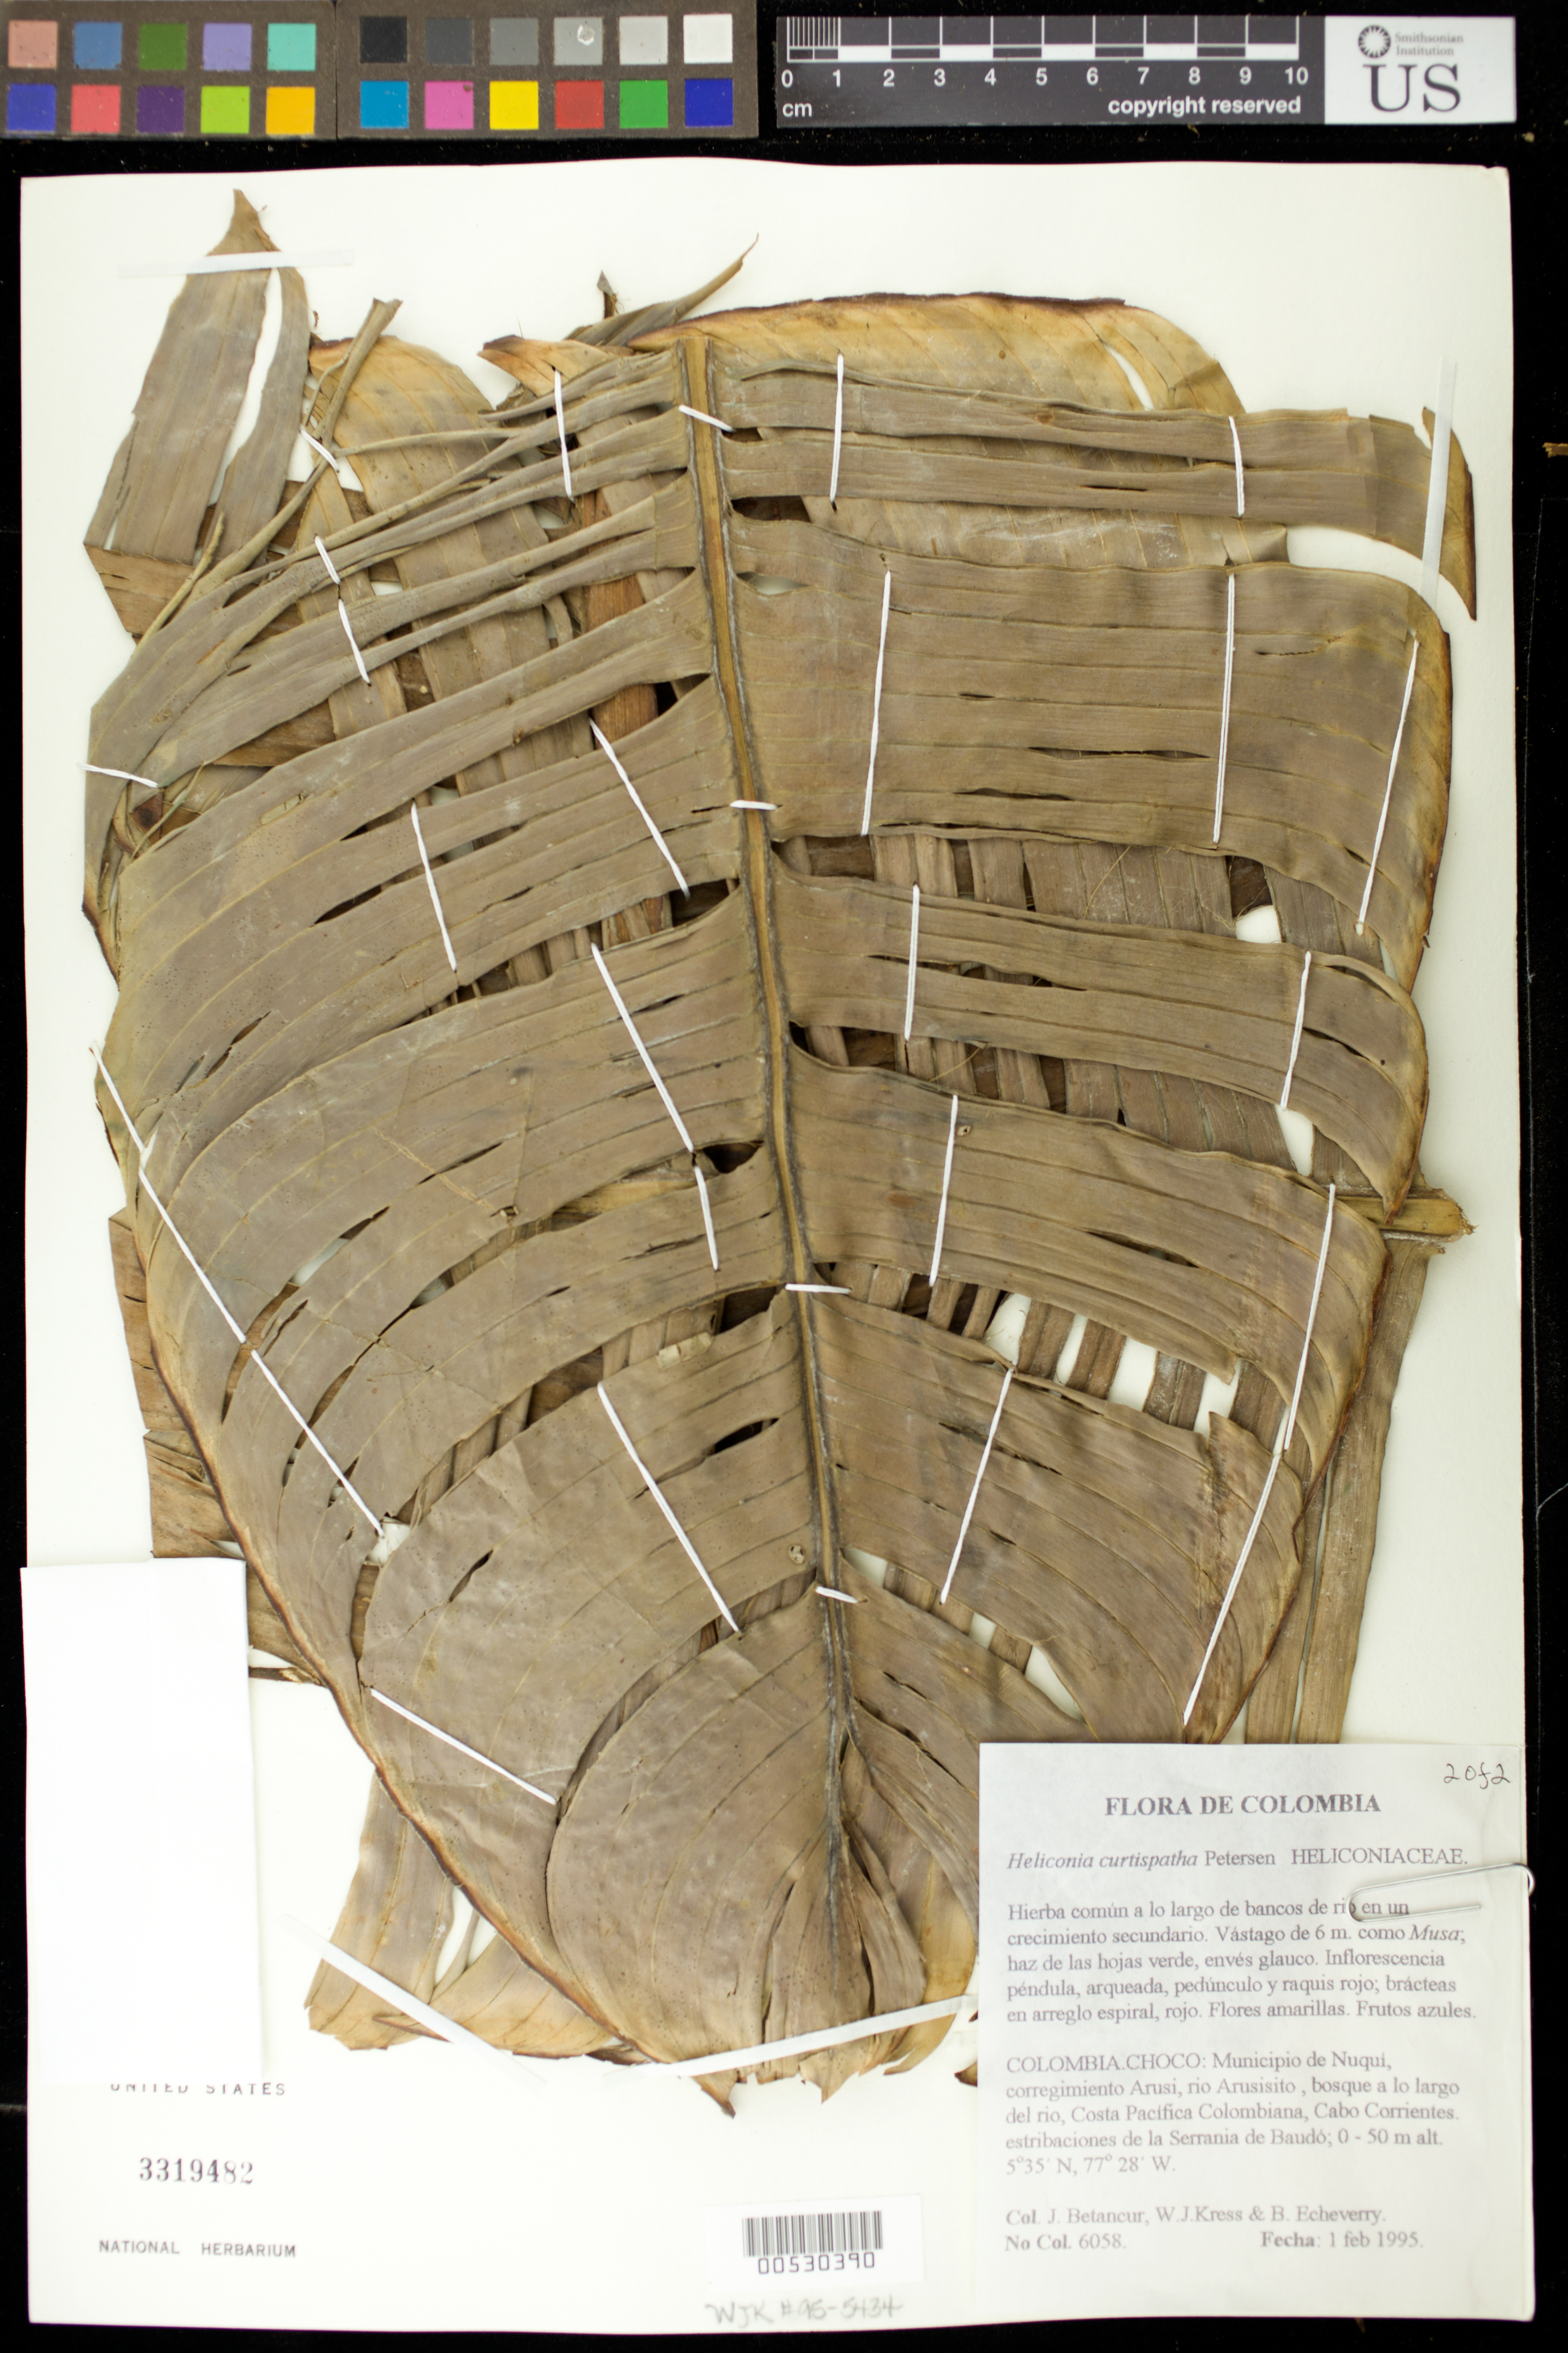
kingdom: Plantae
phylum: Tracheophyta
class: Liliopsida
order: Zingiberales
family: Heliconiaceae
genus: Heliconia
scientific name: Heliconia curtispatha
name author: Petersen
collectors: J. C. Betancur, W. J. Kress & B. Echeverry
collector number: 6058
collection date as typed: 01 Feb 1995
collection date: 1995-02-01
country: Colombia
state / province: Chocó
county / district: Nuqui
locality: Rio Arusicito, just south of Arusi.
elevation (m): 0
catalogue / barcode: US 3319482